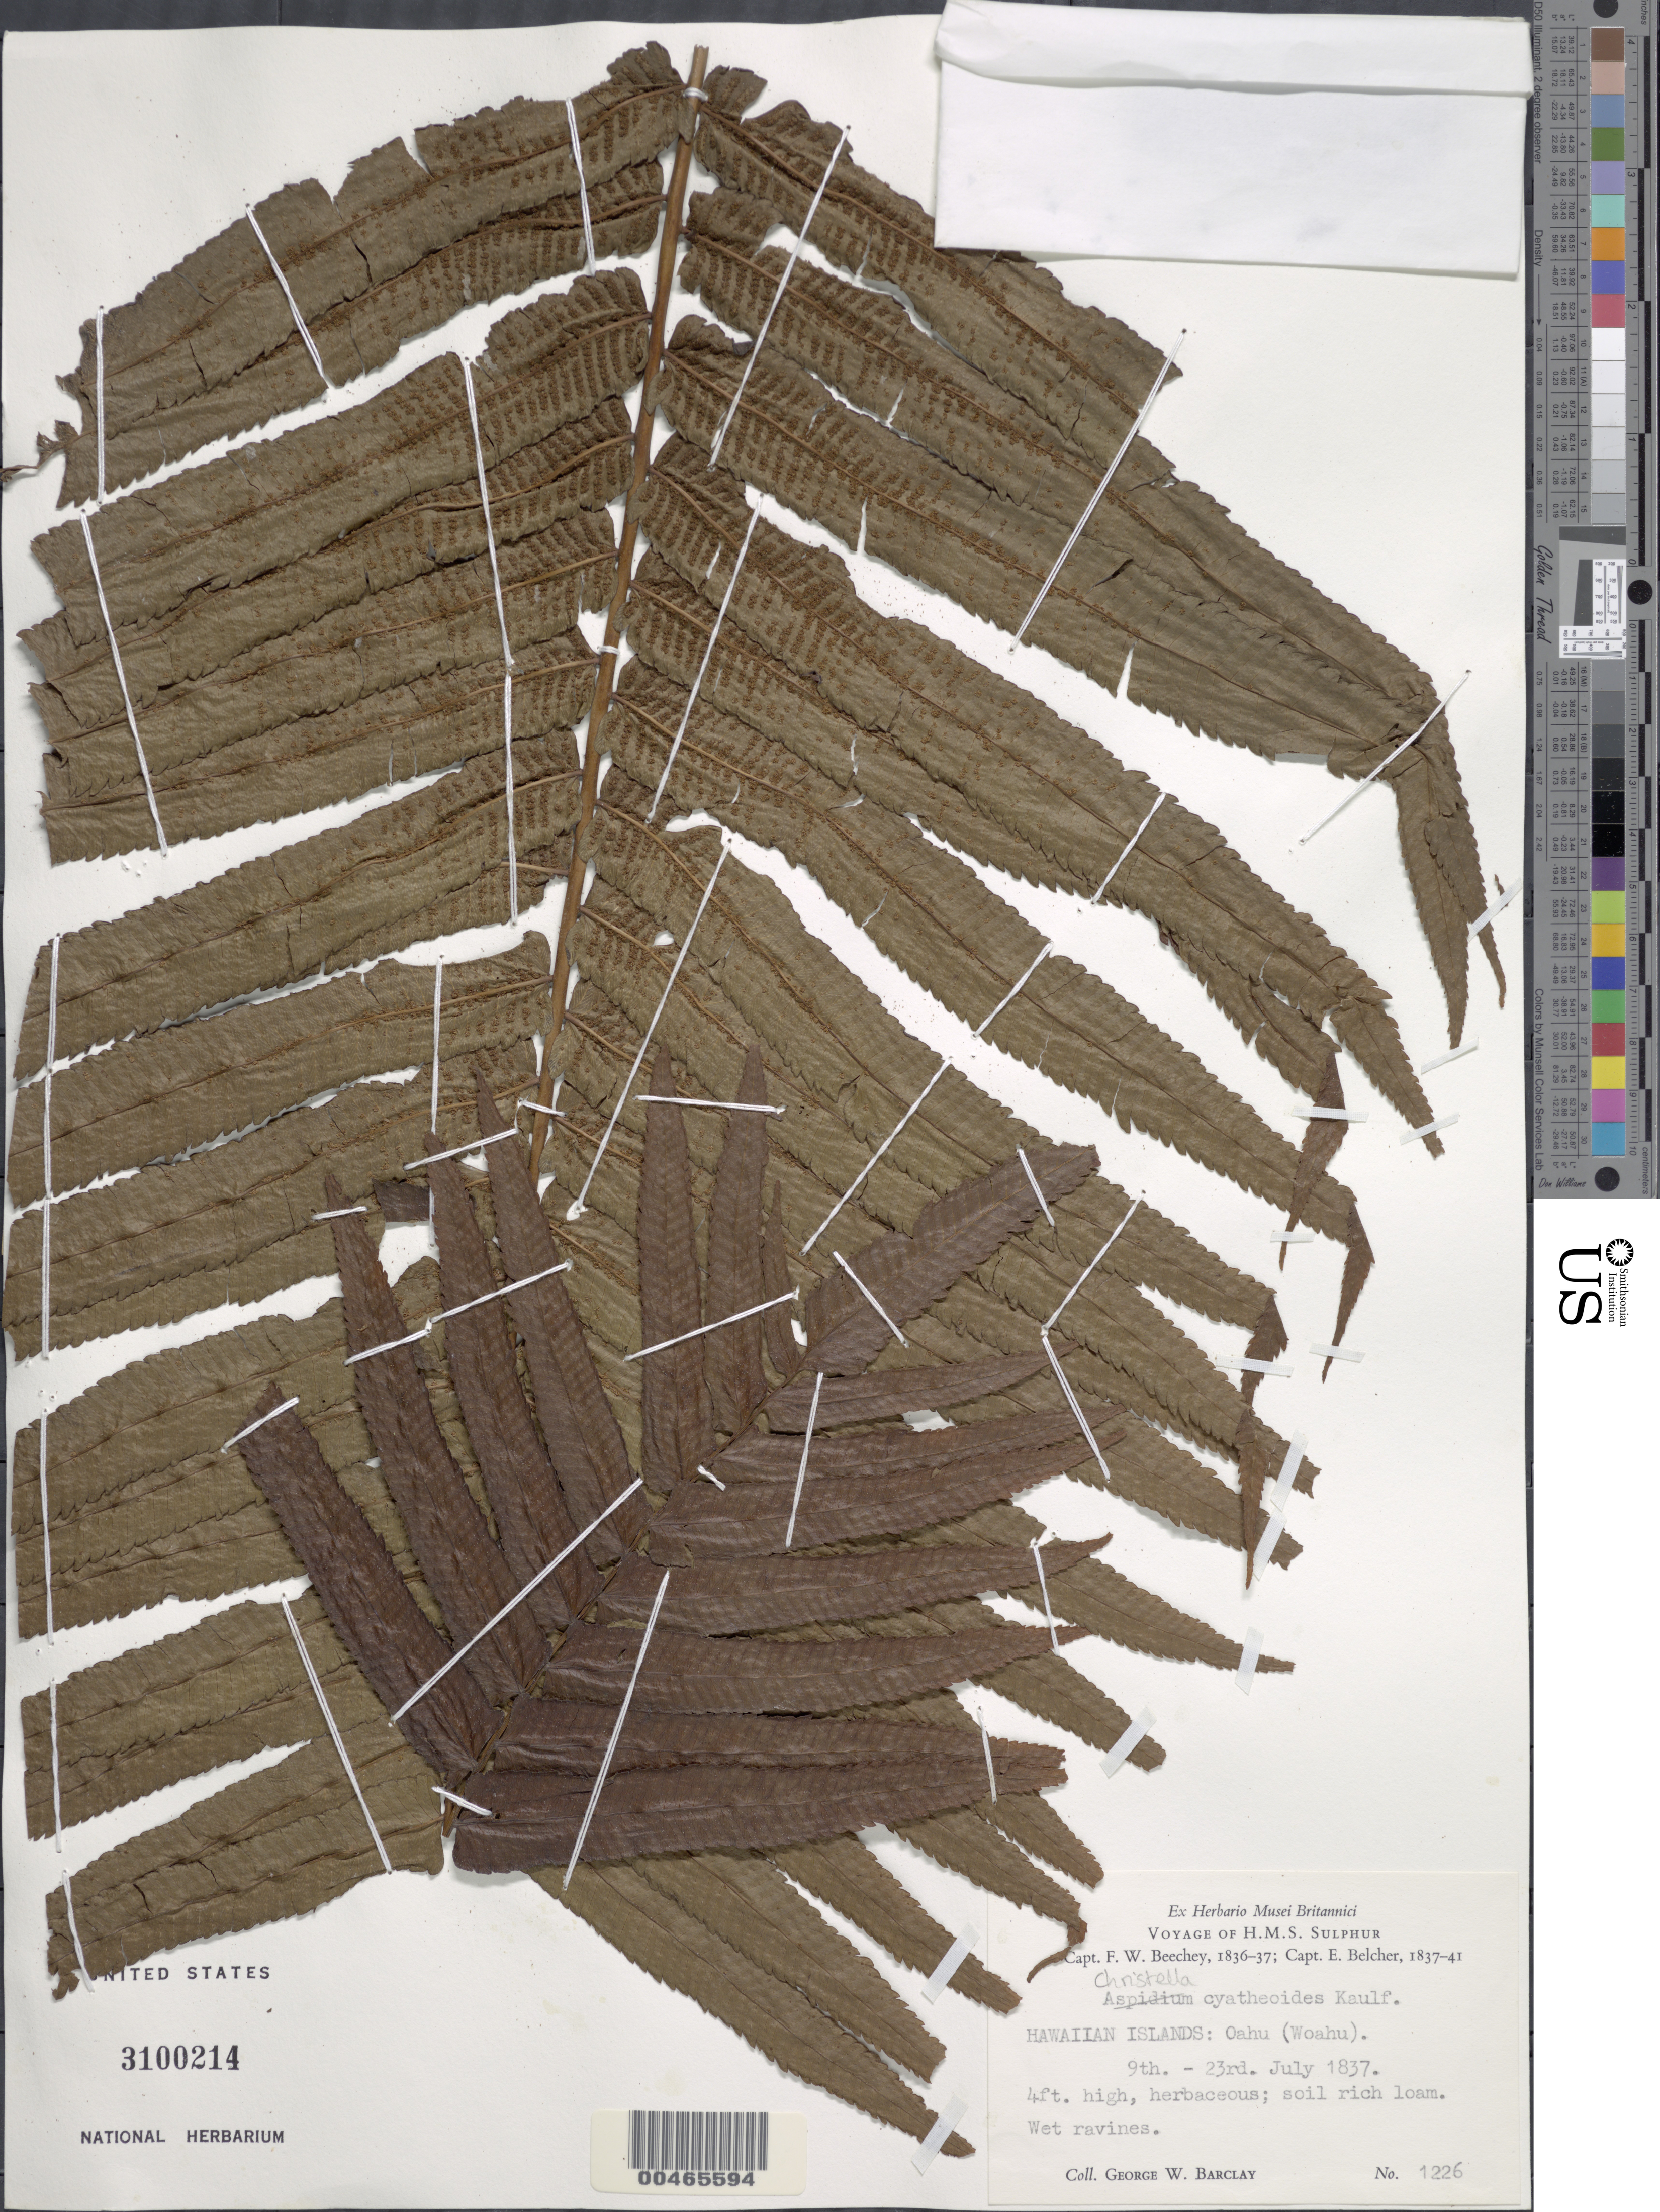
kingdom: Plantae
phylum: Tracheophyta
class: Polypodiopsida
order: Polypodiales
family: Thelypteridaceae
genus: Christella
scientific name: Christella cyatheoides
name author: (Kaulf.) Holttum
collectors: G. W. Barclay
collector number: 1226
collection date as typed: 9 Jul 1837 to 23 Jul 1837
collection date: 1837-07-09/1837-07-23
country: United States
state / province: Hawaii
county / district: Honolulu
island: Oahu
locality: (Woahu)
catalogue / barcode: US 3100214